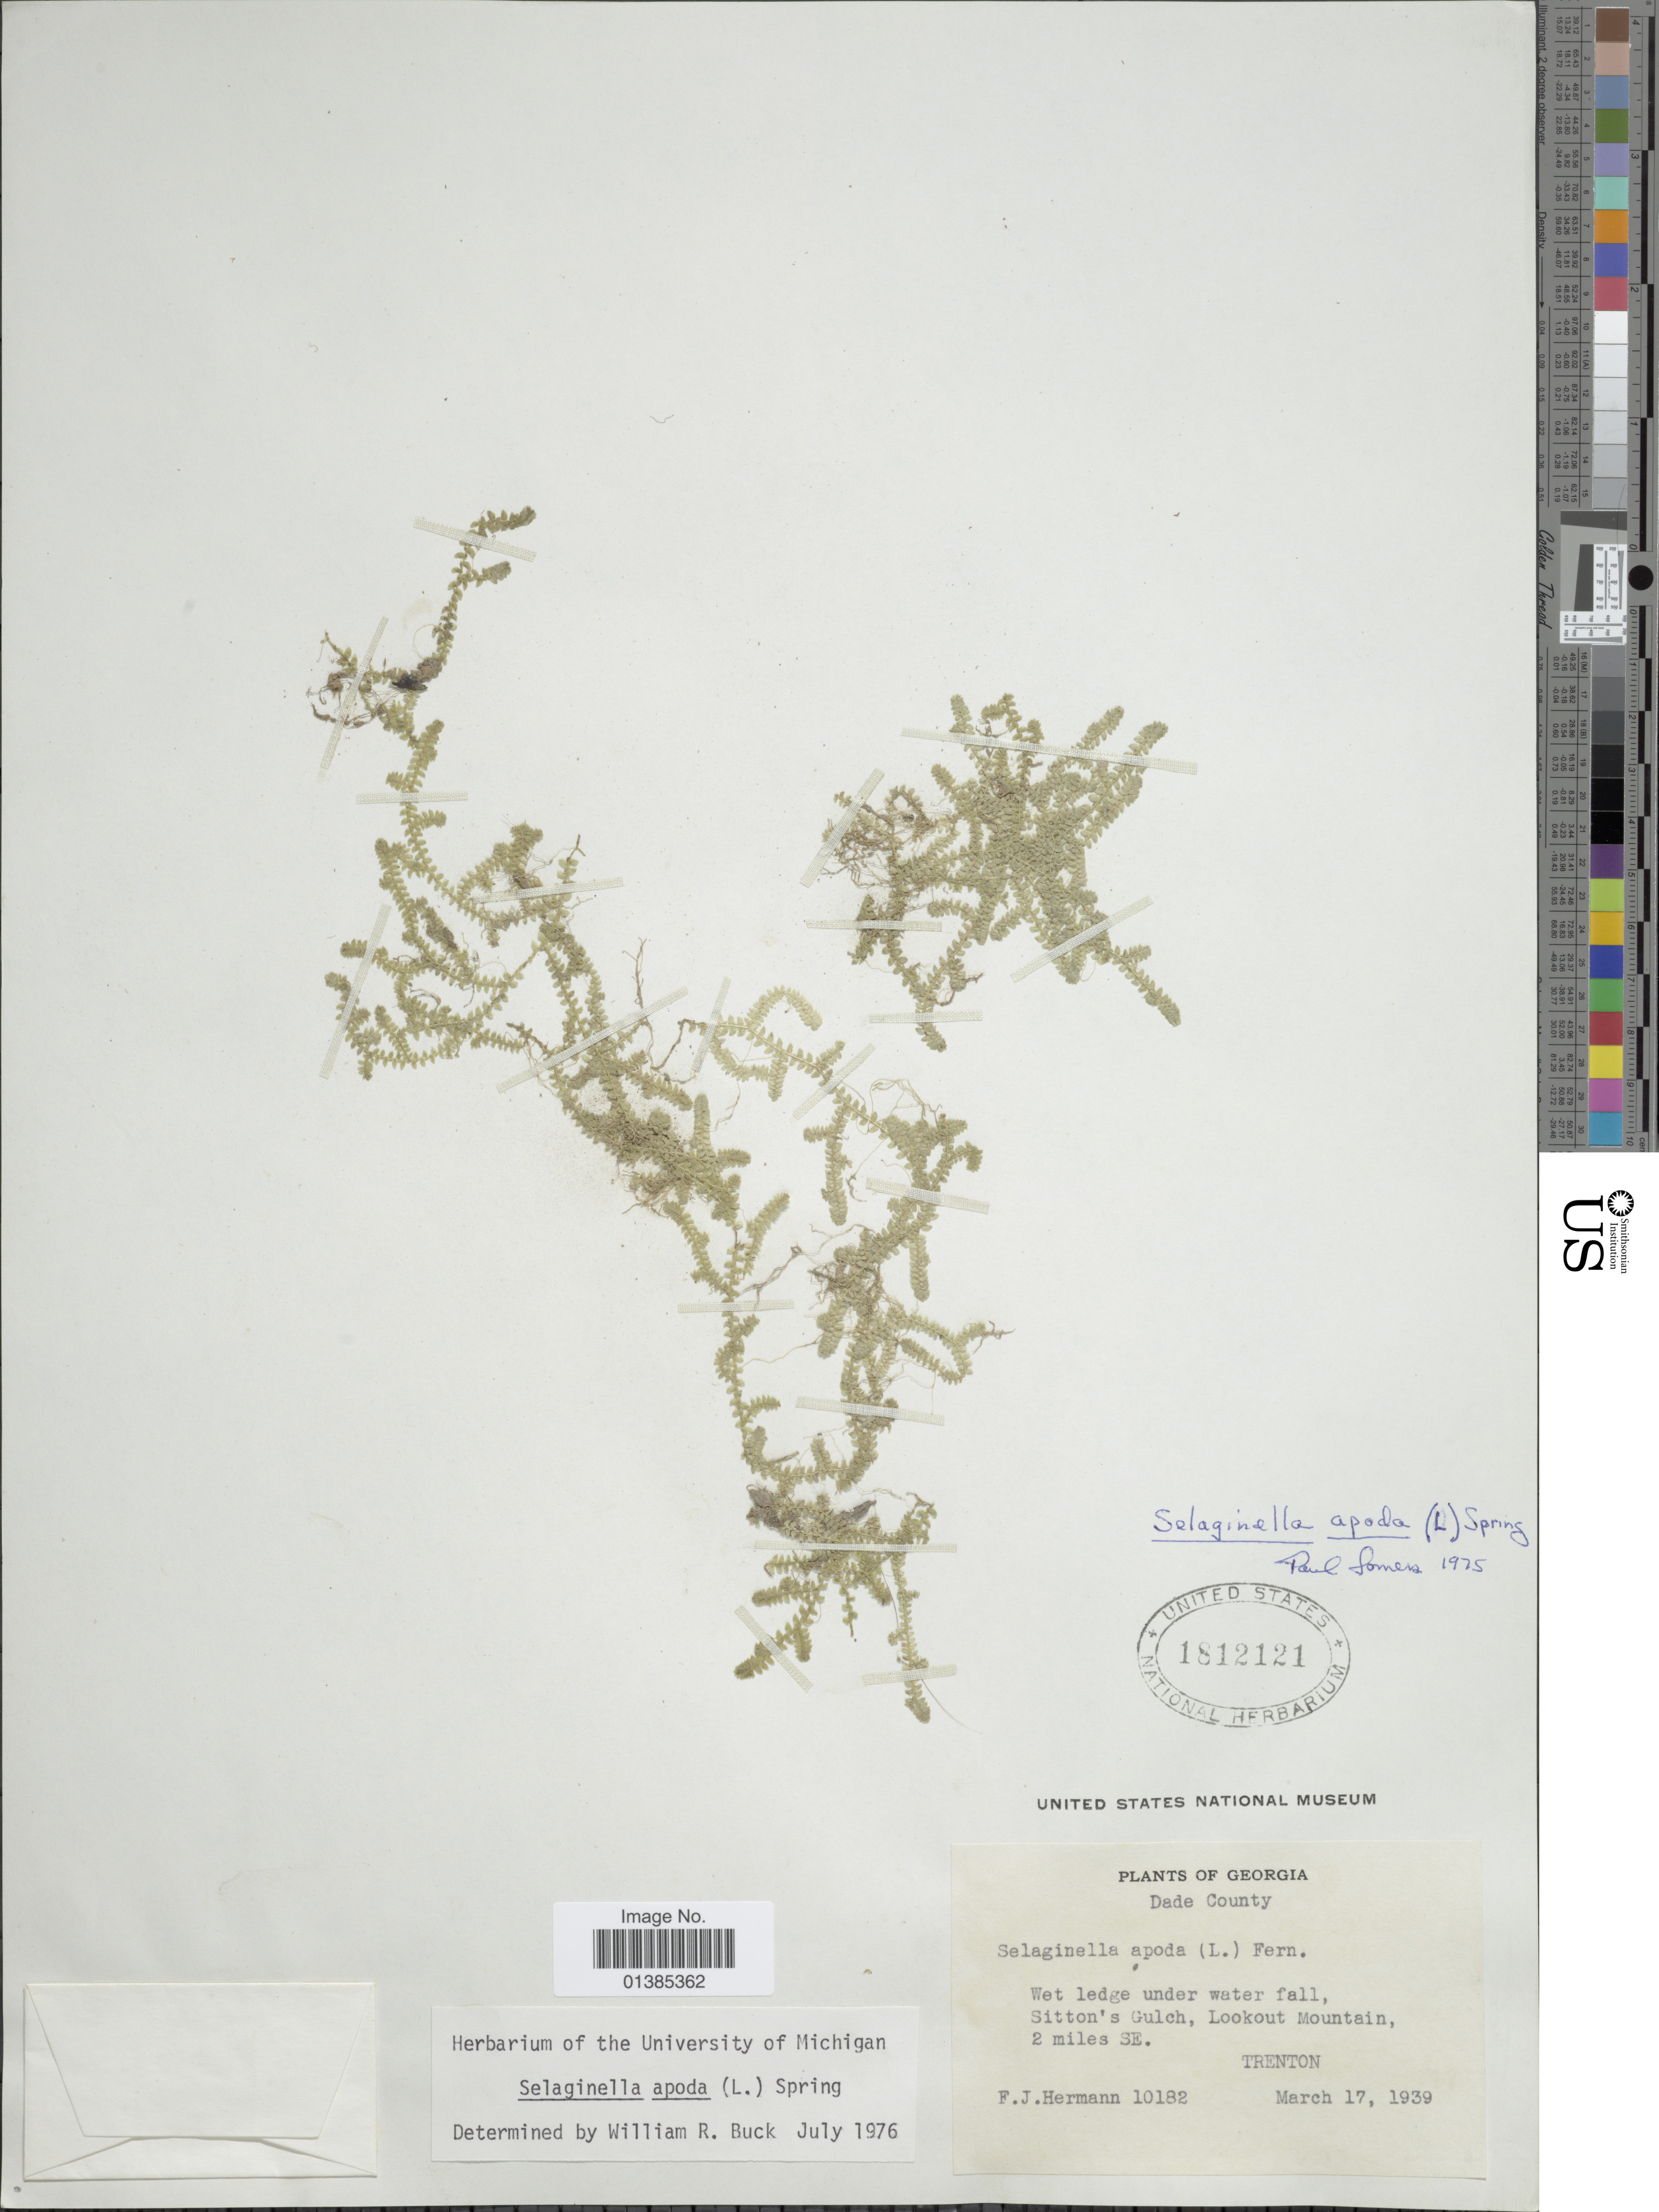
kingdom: Plantae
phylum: Tracheophyta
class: Lycopodiopsida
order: Selaginellales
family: Selaginellaceae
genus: Selaginella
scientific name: Selaginella apus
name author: Spring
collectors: F. J. Hermann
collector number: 10182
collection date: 1939-03-17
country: United States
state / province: Georgia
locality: Dade County. Wet ledge under water fall, Sitton's Gulch, Lookout Mountain, 2 miles SE. Trenton.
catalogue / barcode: US 1812121